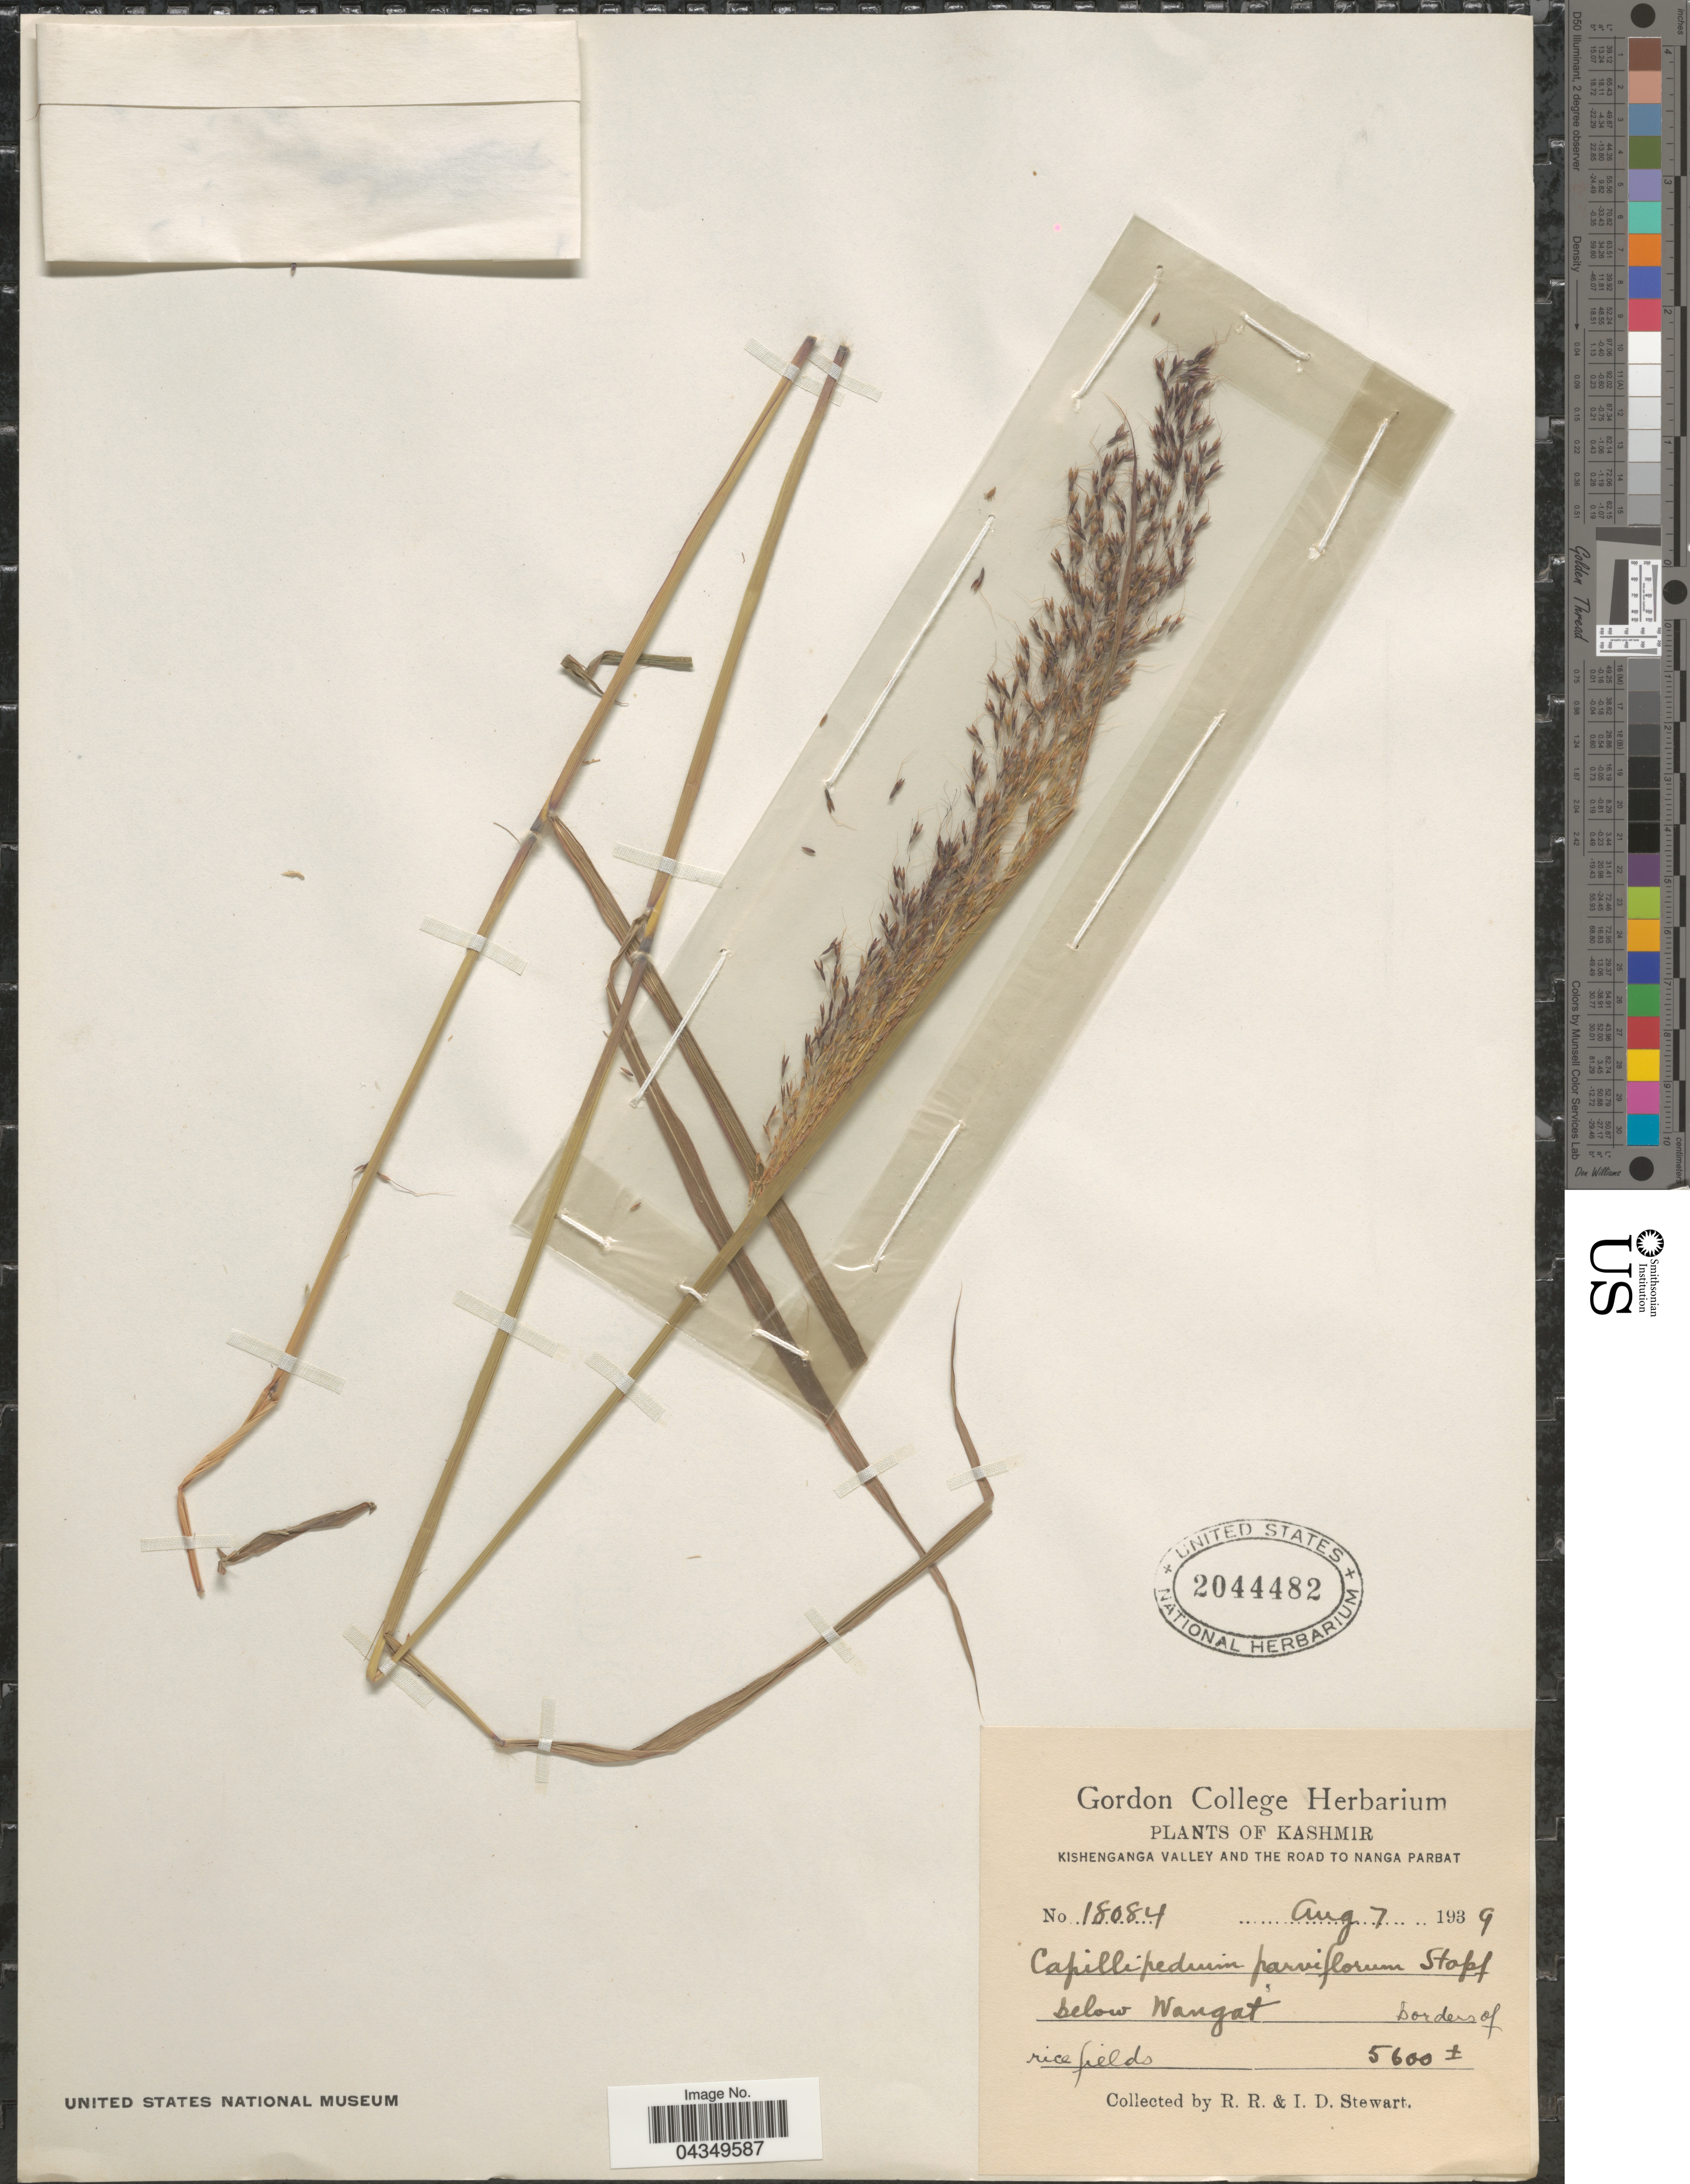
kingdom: Plantae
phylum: Tracheophyta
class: Liliopsida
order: Poales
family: Poaceae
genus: Capillipedium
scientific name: Capillipedium parviflorum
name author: (R. Br.) Stapf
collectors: R. Stewart & I. Stewart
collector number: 18084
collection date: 1939-08-07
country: India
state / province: Jammu and Kashmir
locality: Kashmir. Kishenganga Valley and the Road to Nanga Parbat. Below Wangat borders of rice fields.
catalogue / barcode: US 2044482